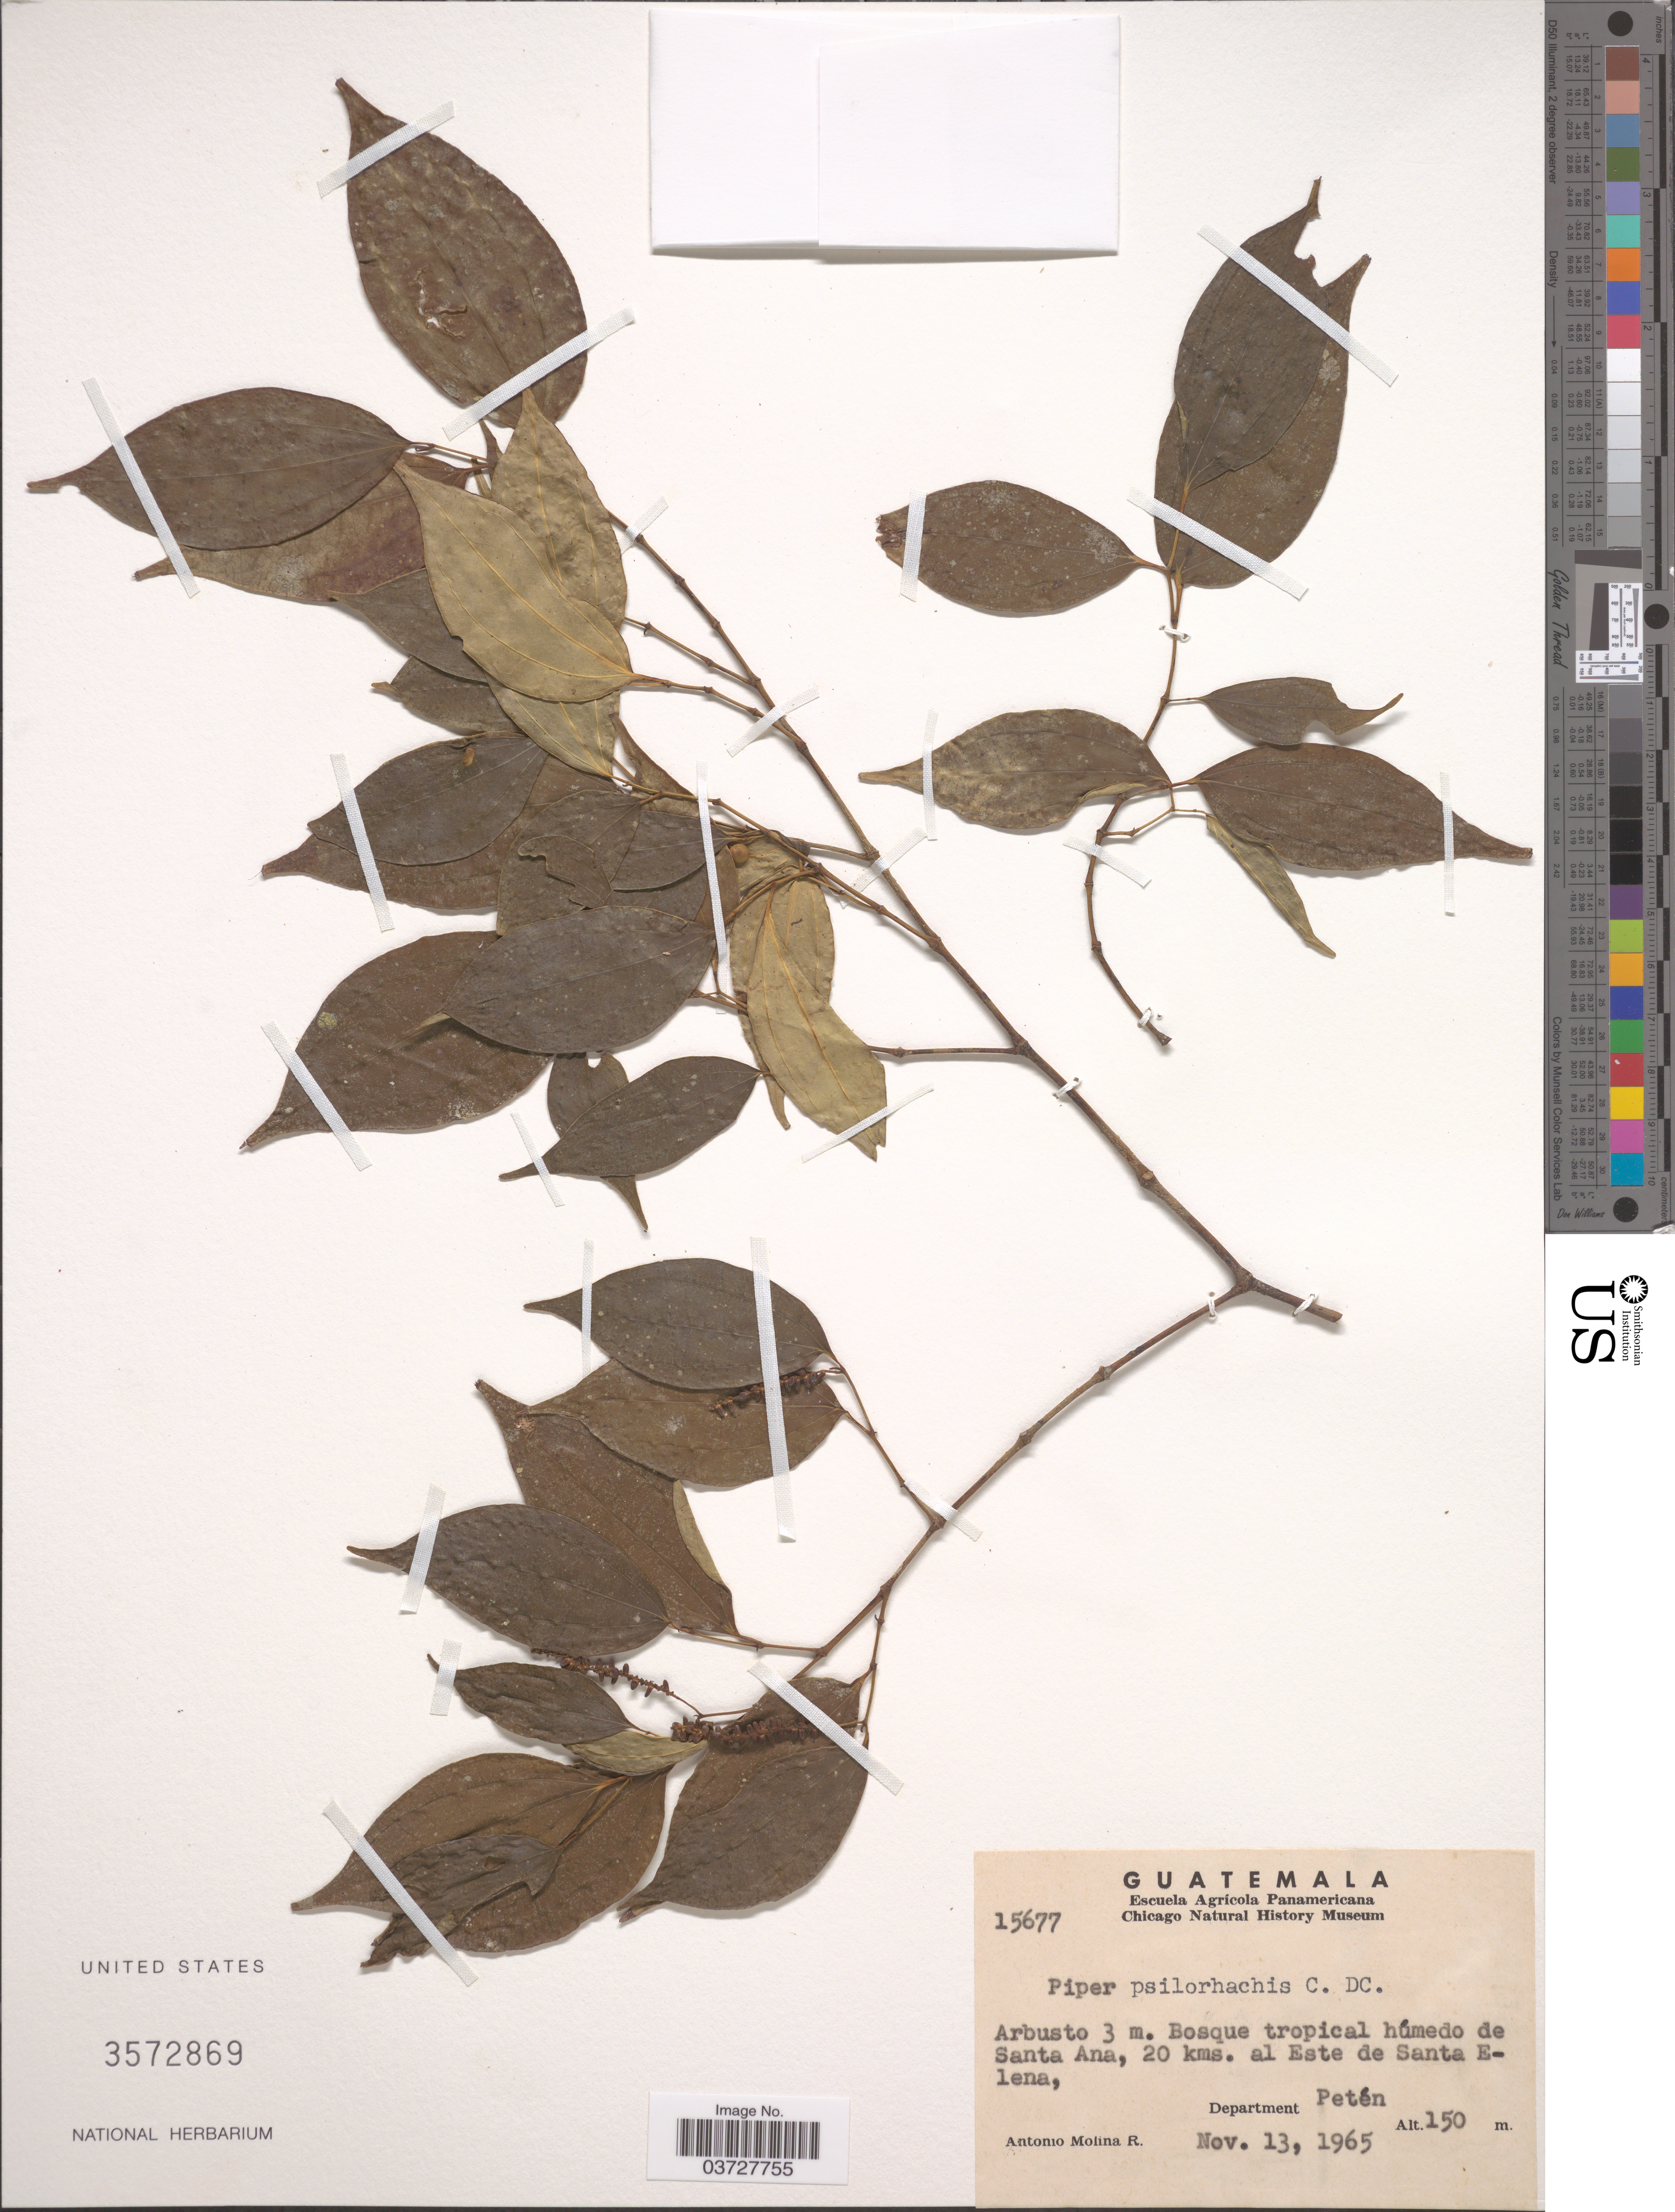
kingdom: Plantae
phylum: Tracheophyta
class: Magnoliopsida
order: Piperales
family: Piperaceae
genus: Piper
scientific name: Piper psilorhachis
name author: C. DC.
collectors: A. Molina R.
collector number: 15677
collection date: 1965-11-13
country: Guatemala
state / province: El Peten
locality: Bosque tropical húmedo de Santa Ana, 20 kms. al Este de Santa Elena, Department Petén.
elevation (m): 150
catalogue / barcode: US 3572869